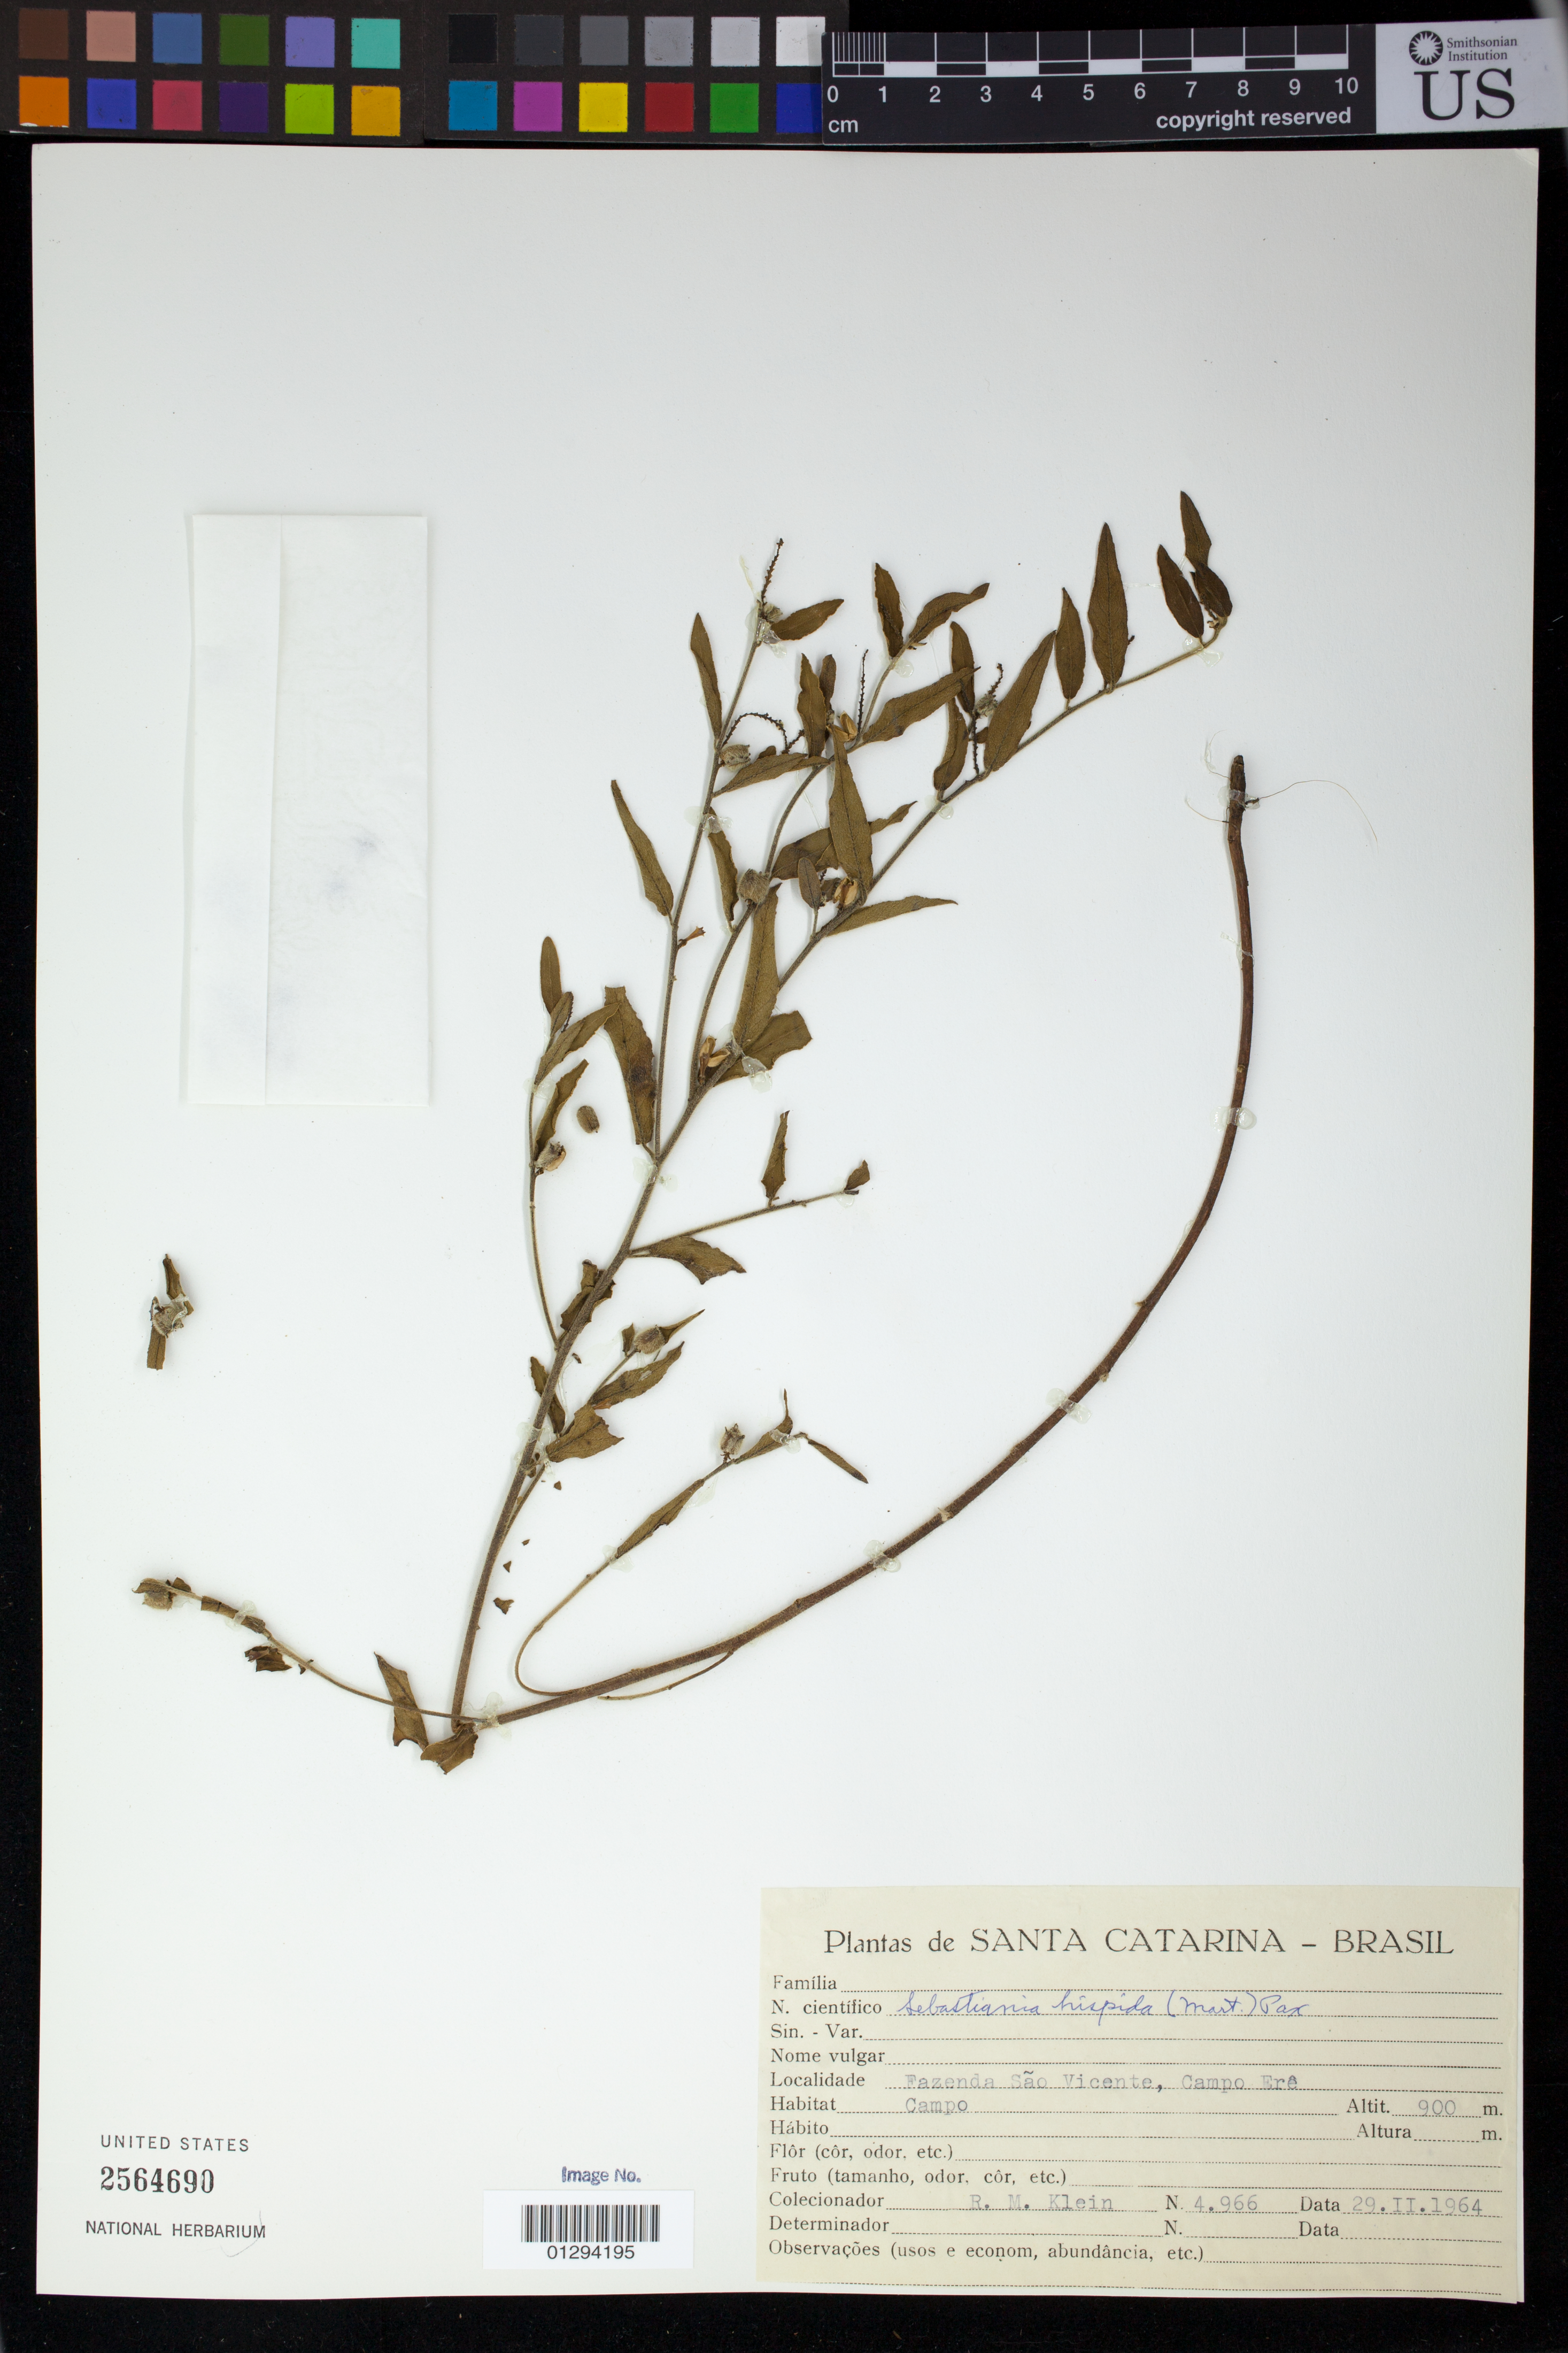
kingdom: Plantae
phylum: Tracheophyta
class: Magnoliopsida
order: Malpighiales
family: Euphorbiaceae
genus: Sebastiania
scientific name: Sebastiania hispida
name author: (Mart.) Pax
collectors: R. M. Klein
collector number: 4966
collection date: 1964-02-29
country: Brazil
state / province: Santa Catarina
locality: Fazenda Sao Vicente, Campo Ere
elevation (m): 900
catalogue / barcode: US 2564690